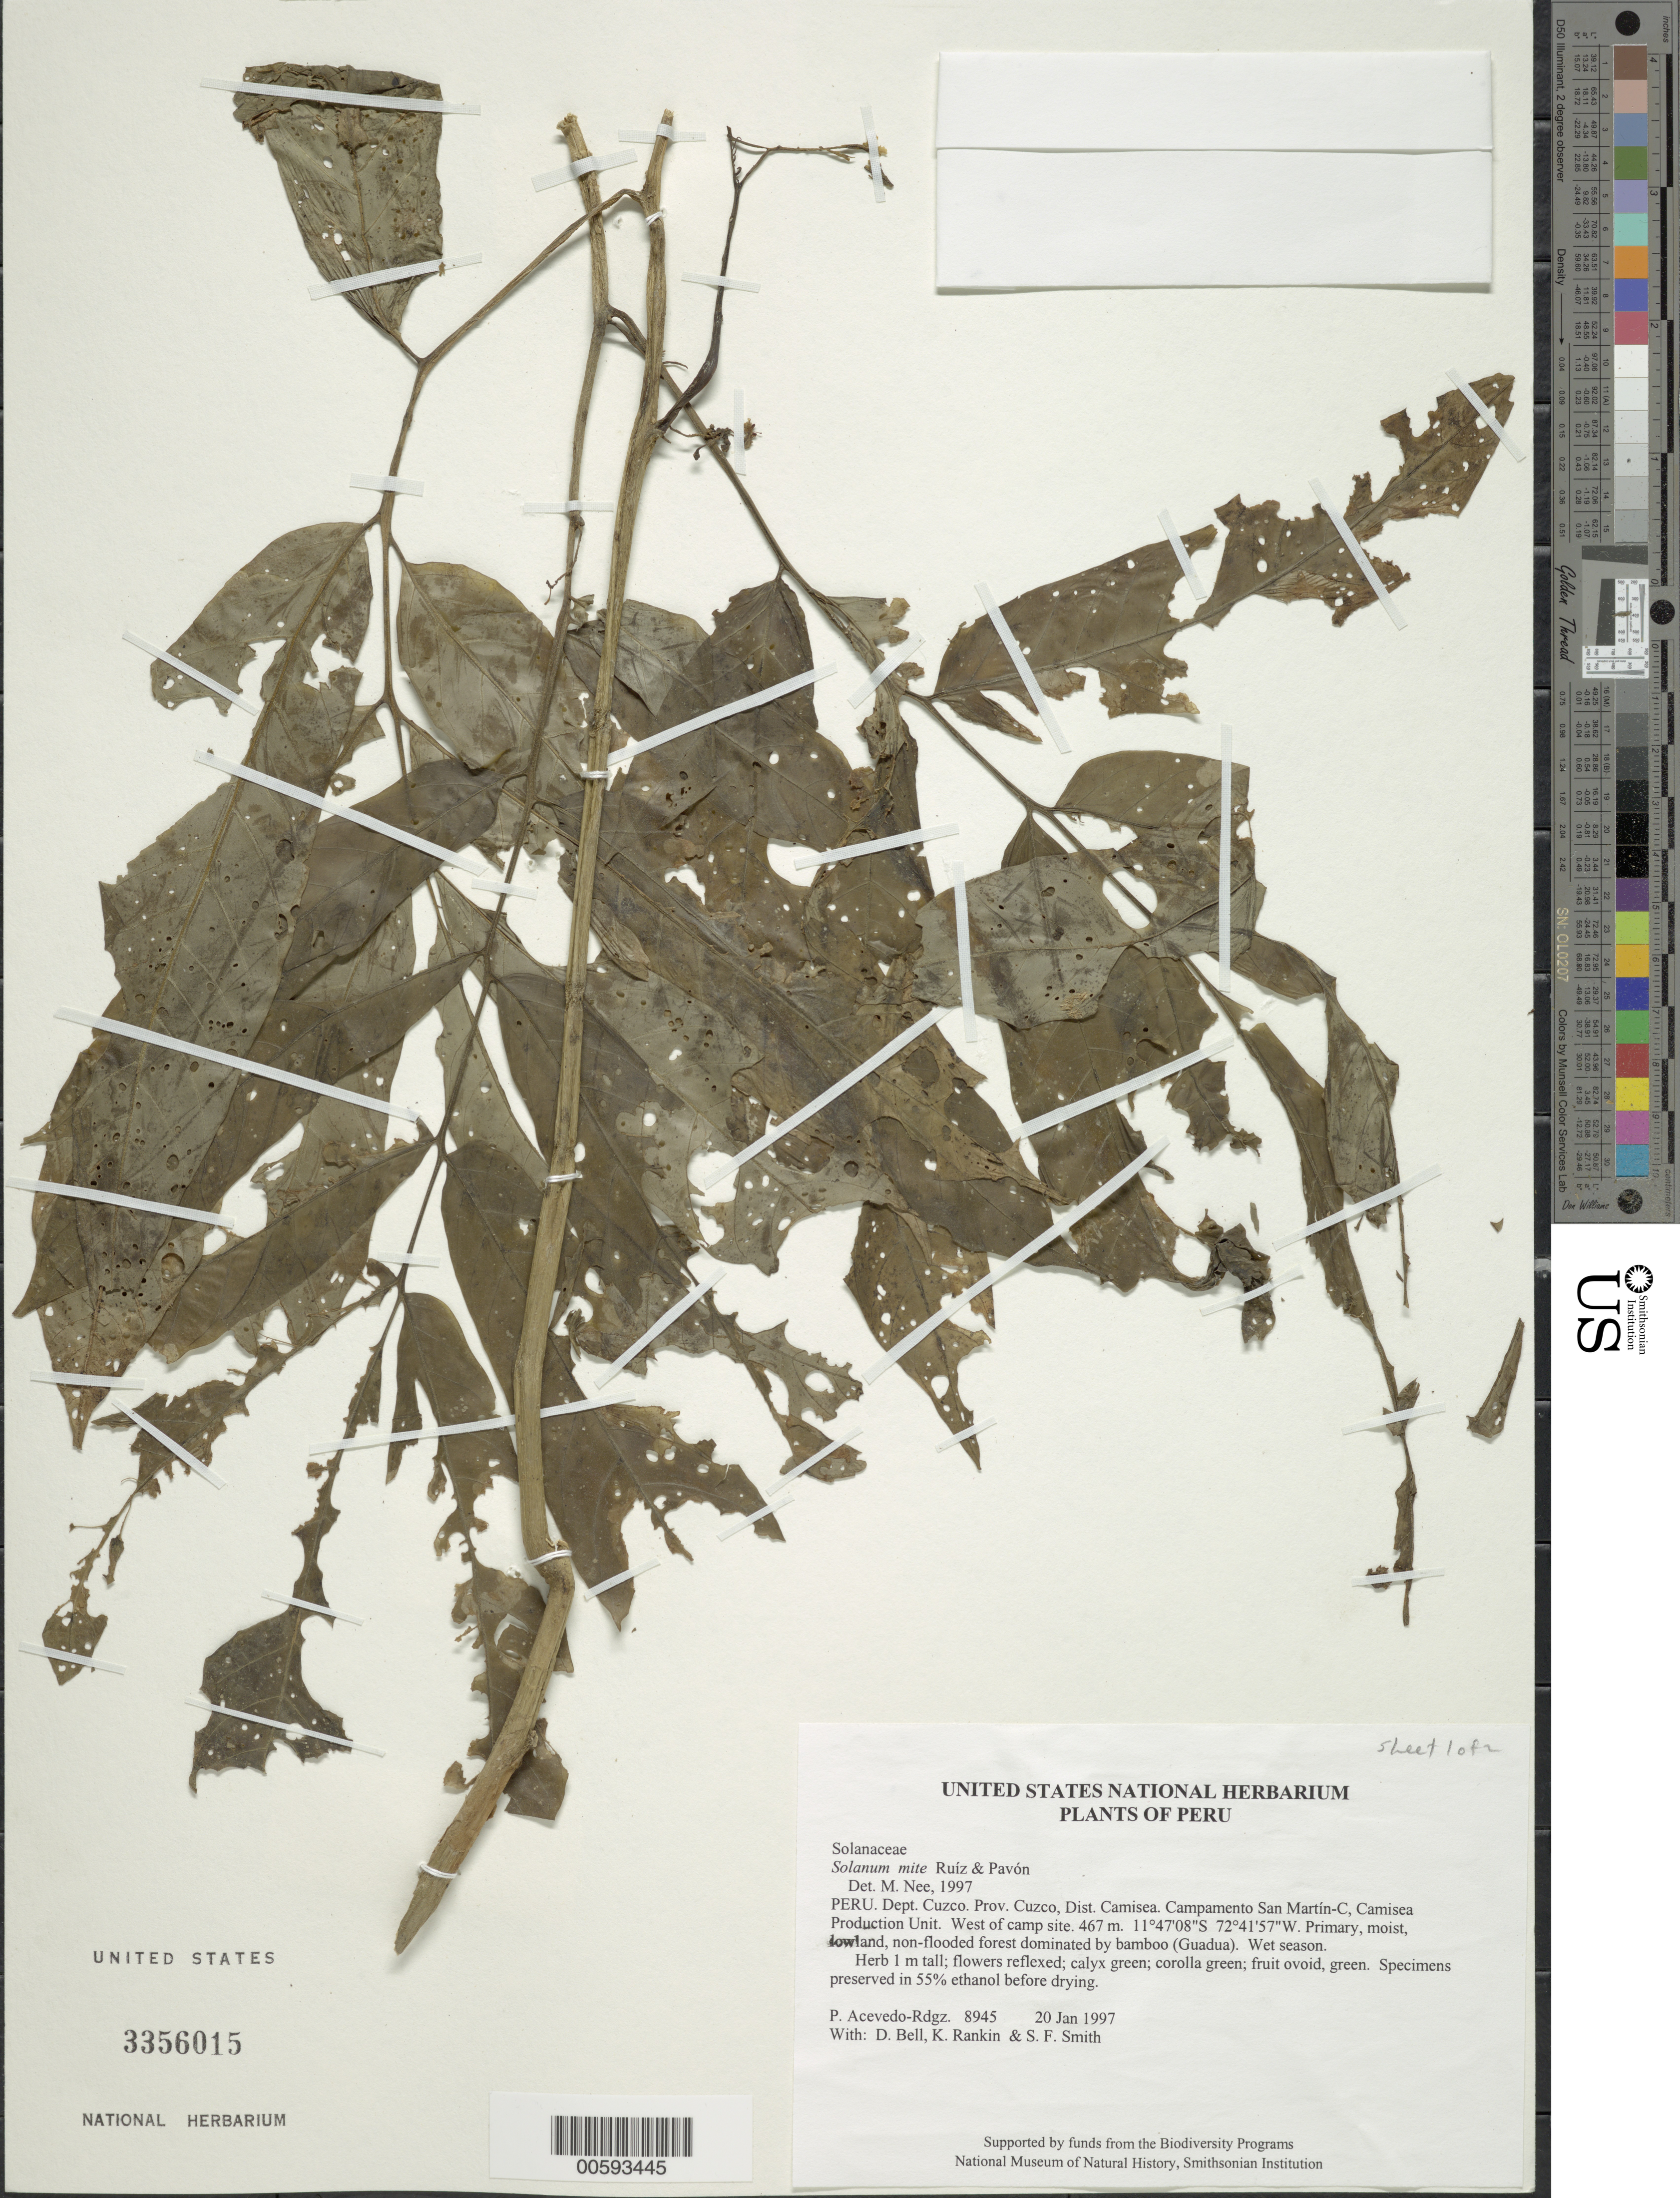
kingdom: Plantae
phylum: Tracheophyta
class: Magnoliopsida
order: Solanales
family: Solanaceae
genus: Solanum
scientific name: Solanum mite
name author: Ruiz & Pav.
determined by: Nee, Michael H.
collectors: P. Acevedo-Rodr., D. A. Bell, K. B. Rankin & S.F. Smith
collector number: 8945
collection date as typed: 20 Jan 1997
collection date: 1997-01-20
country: Peru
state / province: Cusco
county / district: Cusco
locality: Districto Camisea, Campamento San Martín-C, Camisea Production Unit. West of camp site.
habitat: Primary, moist, lowland, non-flooded forest dominated by bamboo (Guadua). Wet season.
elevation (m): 467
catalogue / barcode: US 3356015